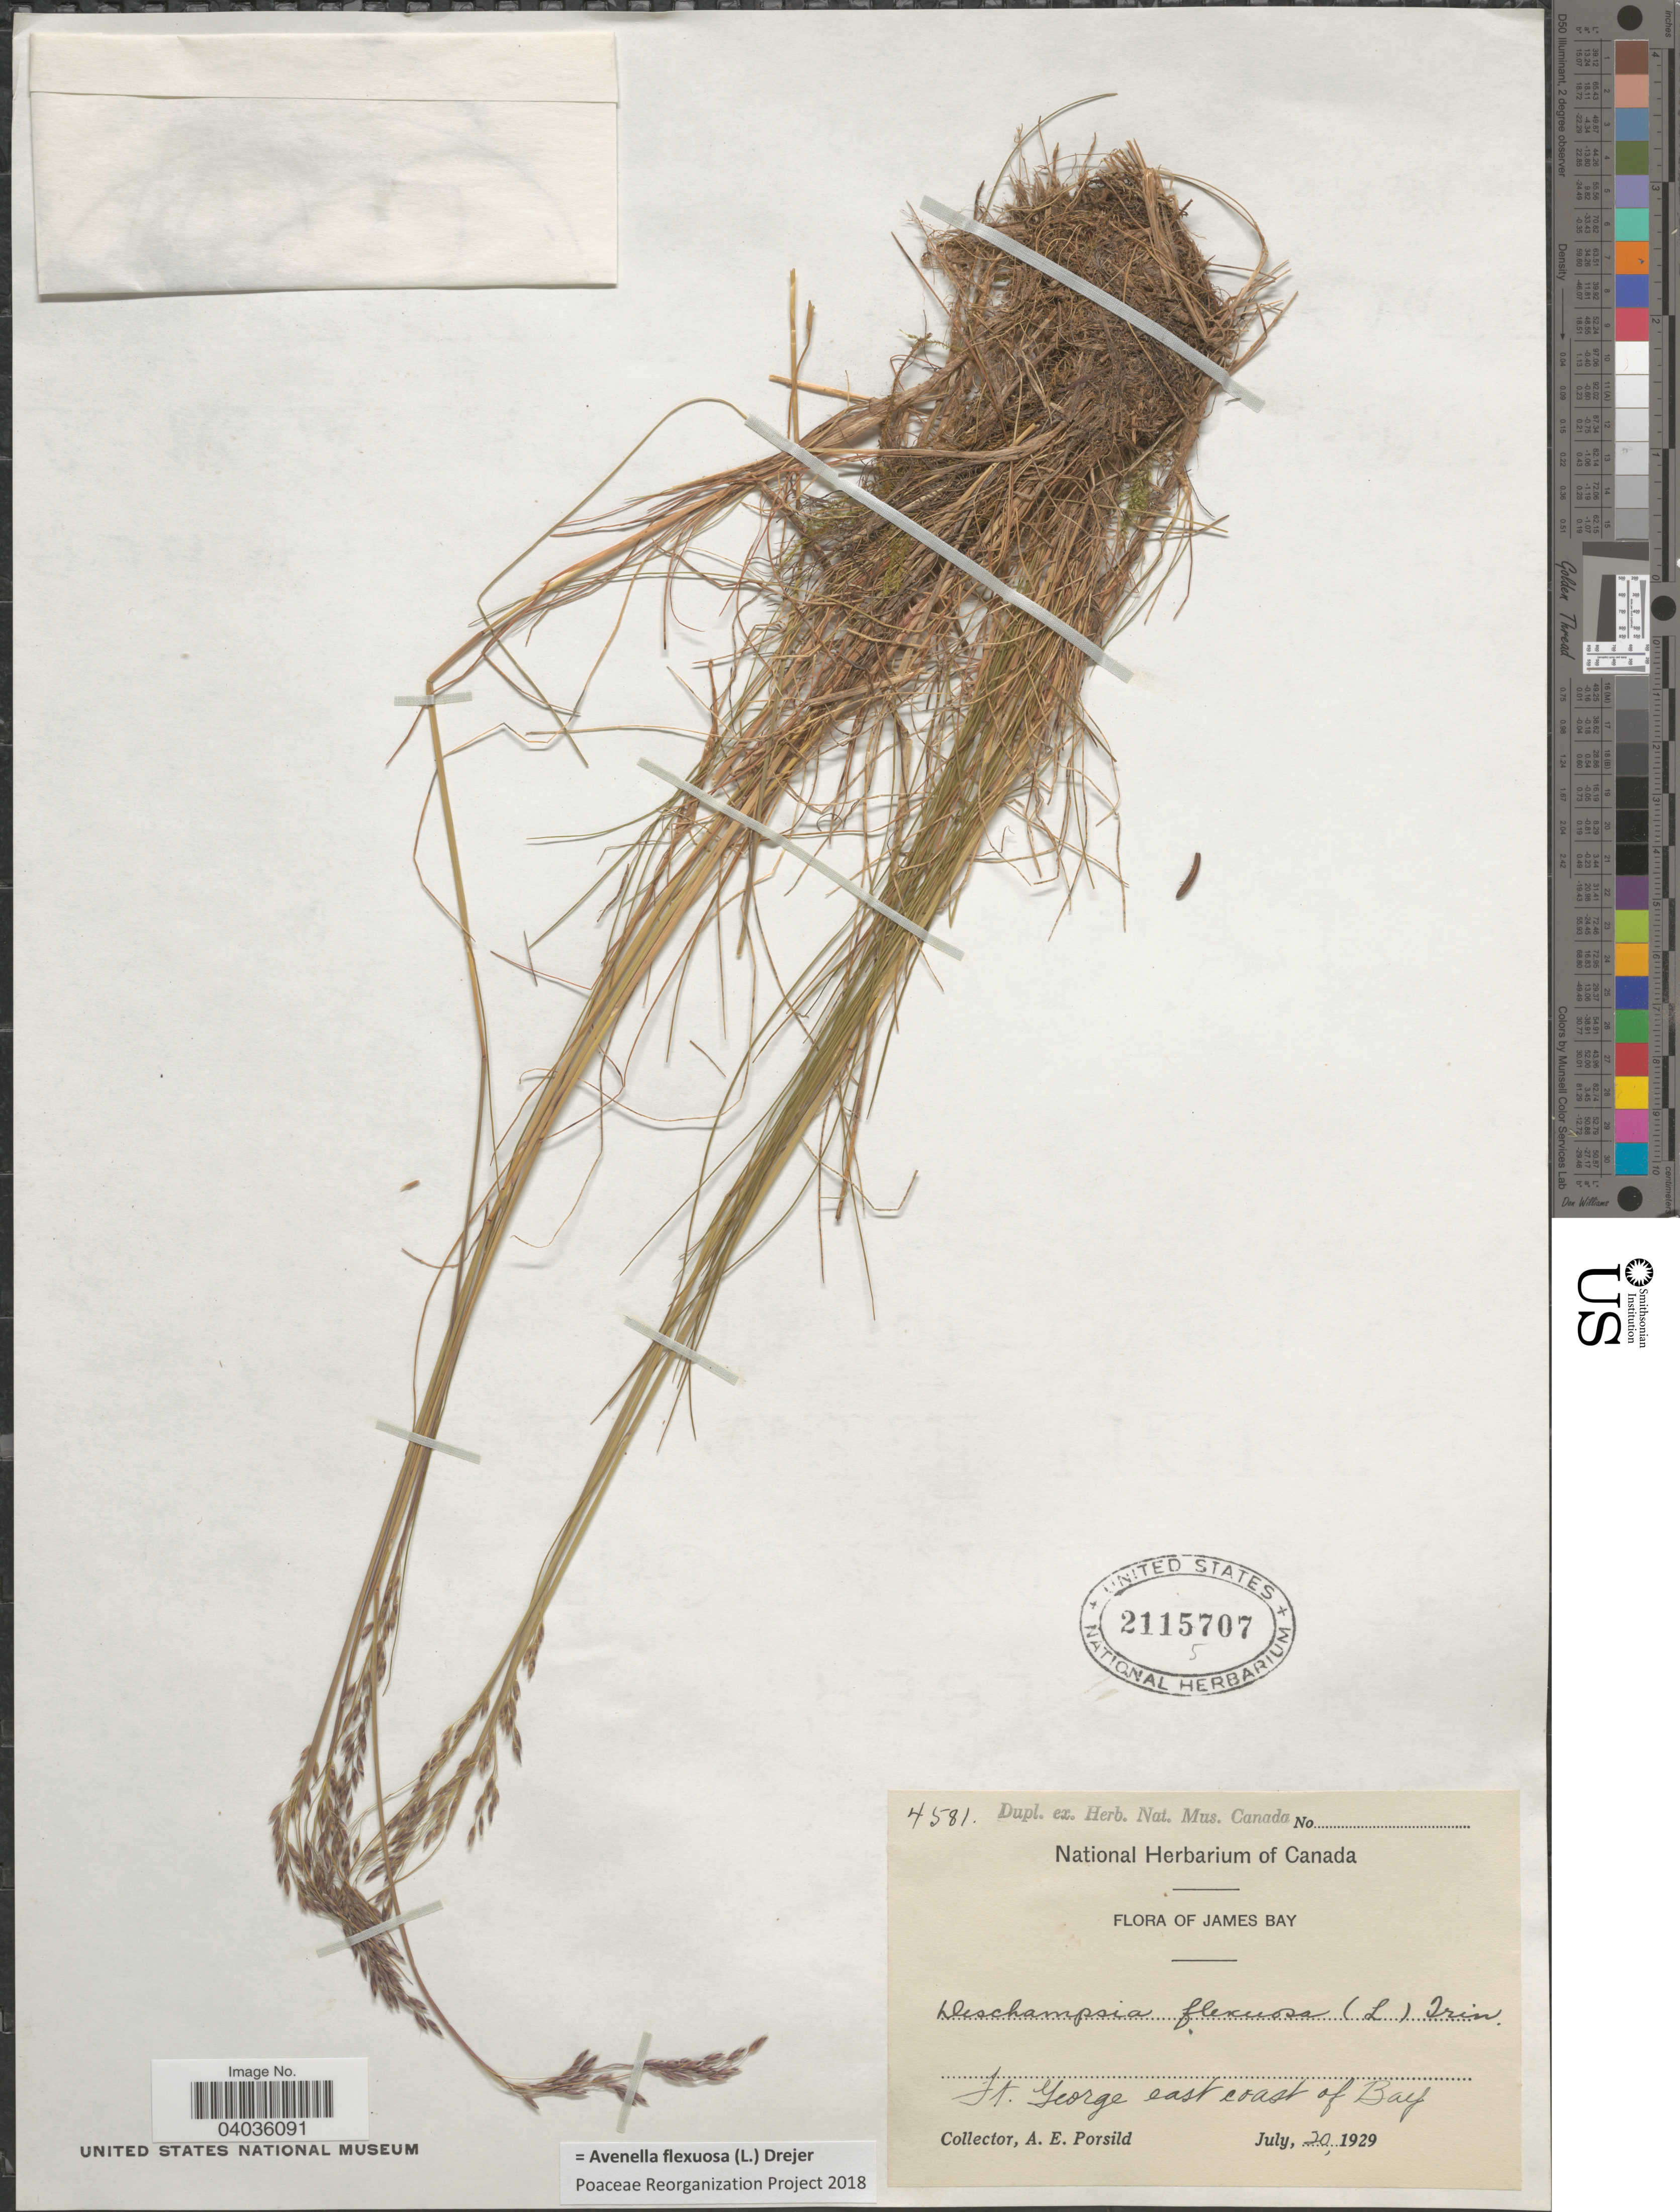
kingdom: Plantae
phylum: Tracheophyta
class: Liliopsida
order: Poales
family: Poaceae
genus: Avenella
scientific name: Avenella flexuosa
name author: (L.) Drejer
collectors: A. E. Porsild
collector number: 4581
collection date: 1929-07-20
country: Canada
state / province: Ontario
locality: James Bay. Ft. George east coast of Bay.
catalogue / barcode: US 2115707